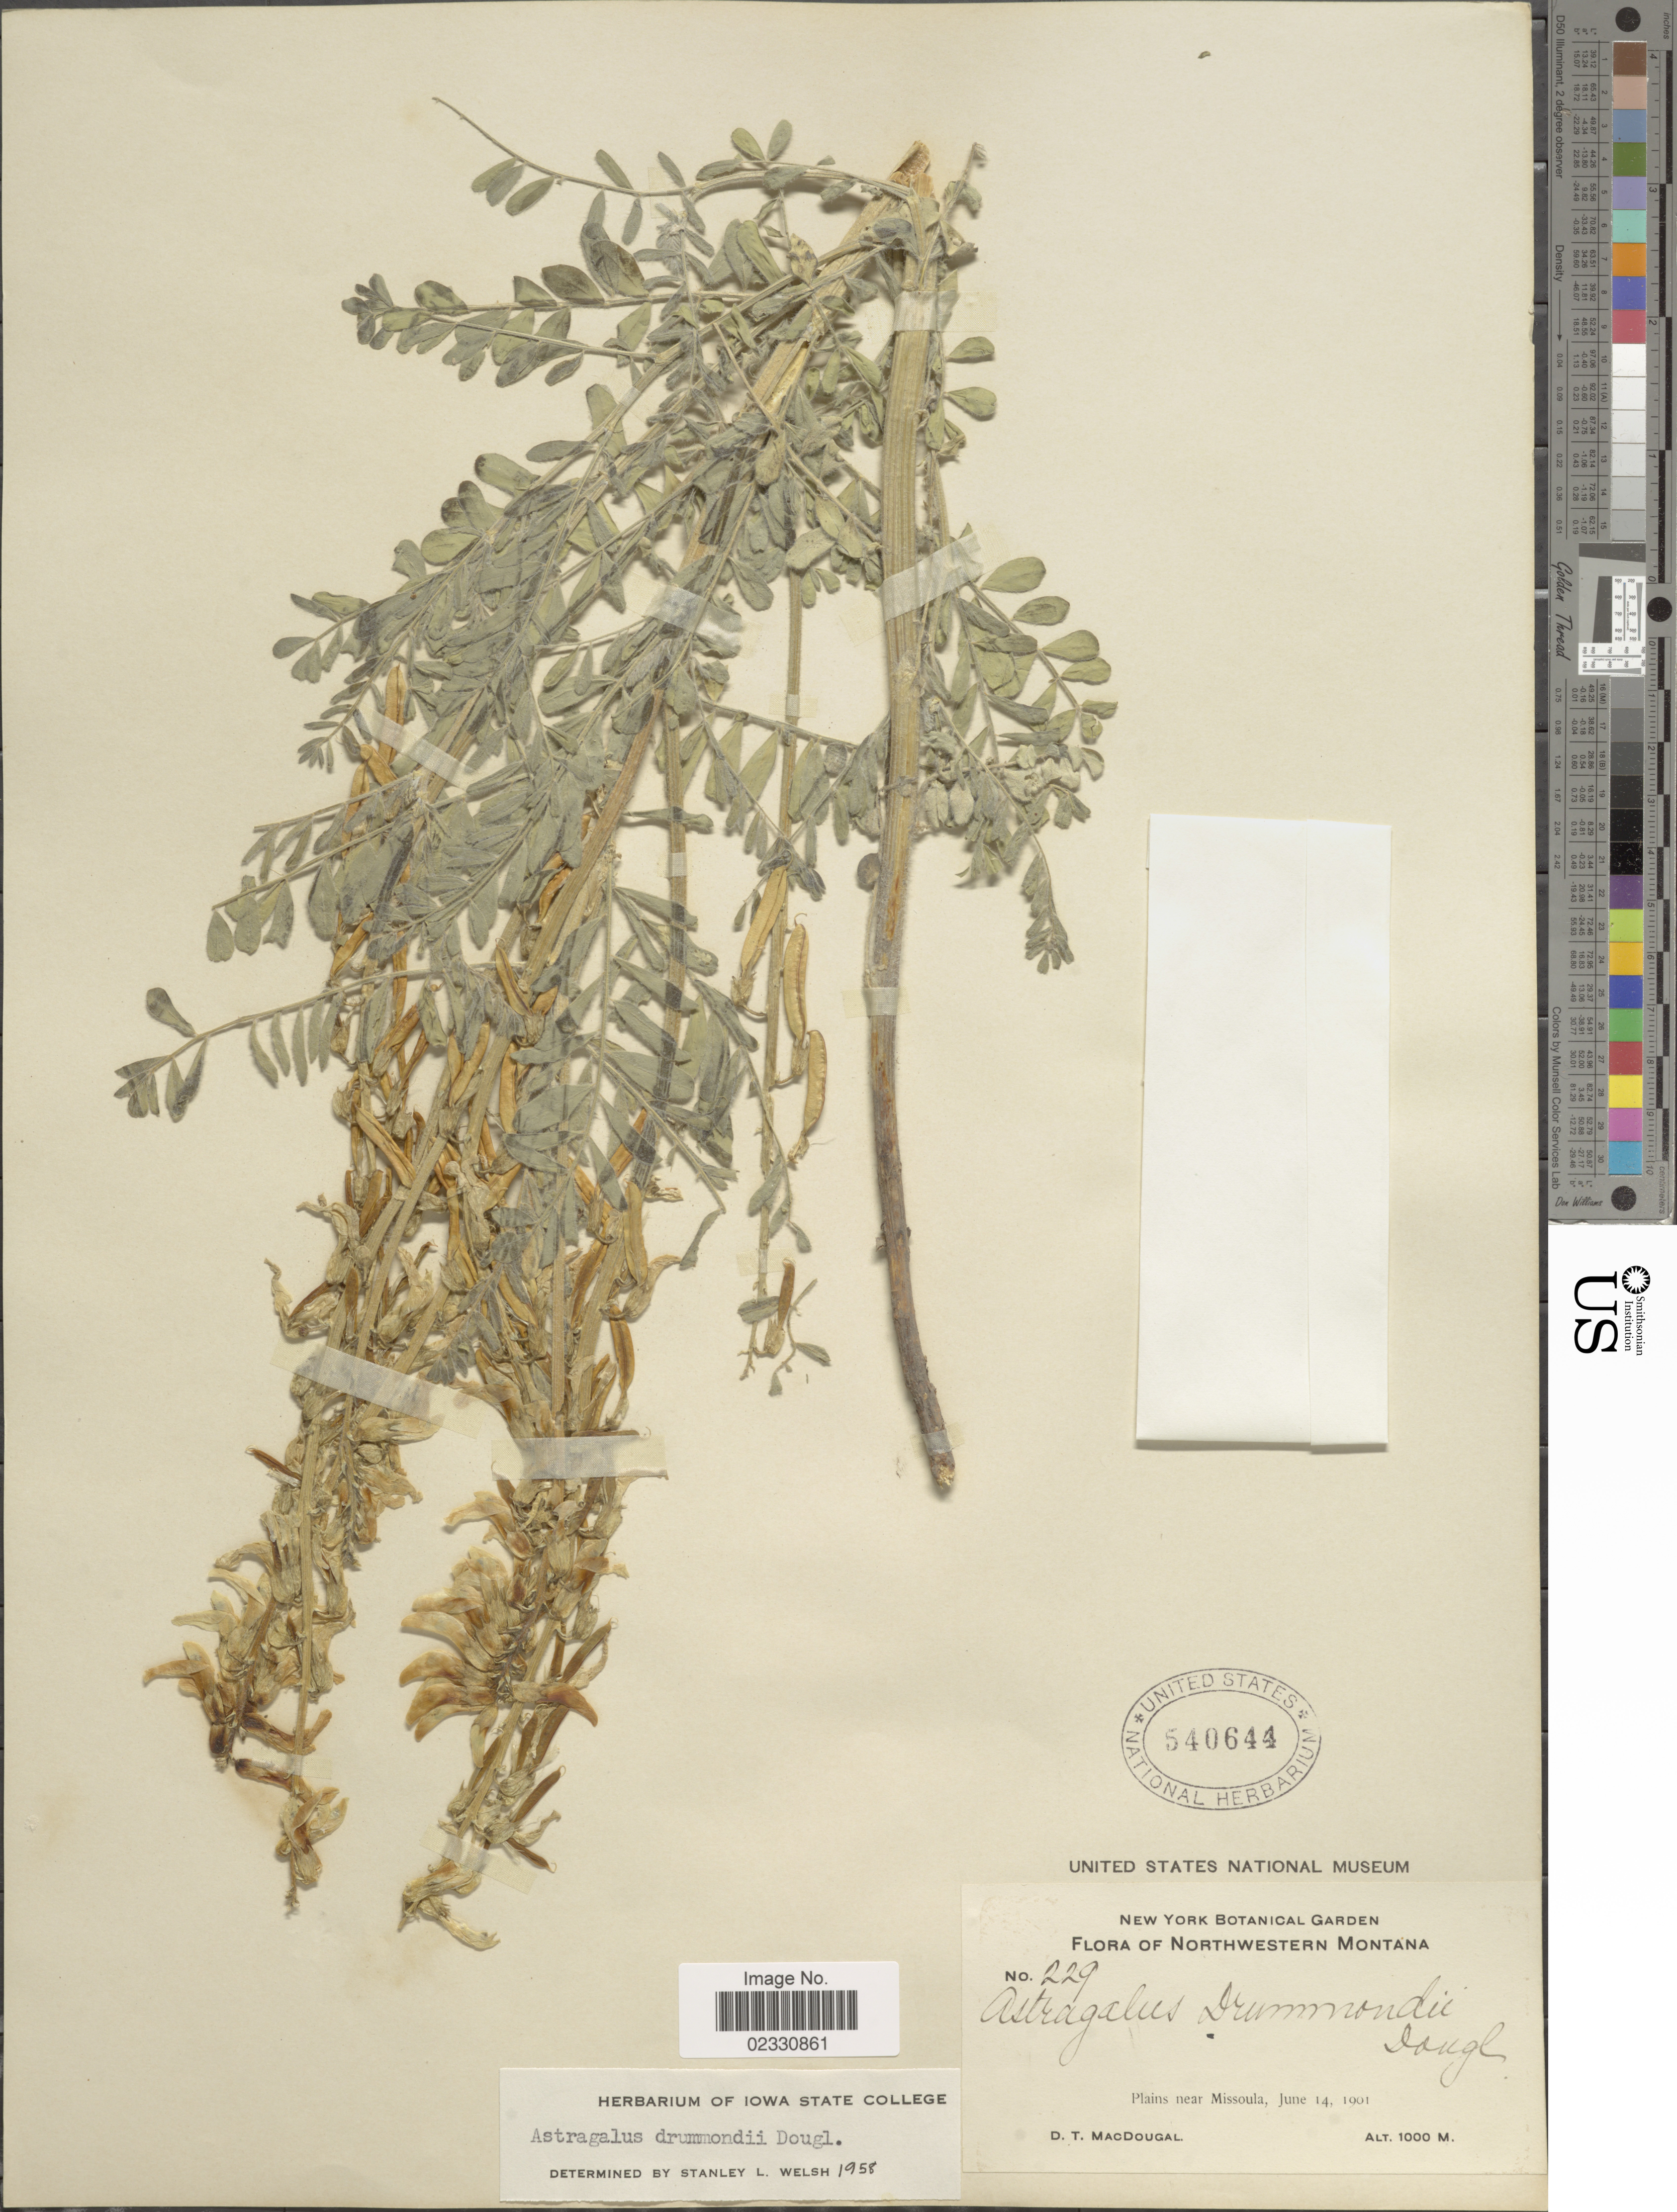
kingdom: Plantae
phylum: Tracheophyta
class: Magnoliopsida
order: Fabales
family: Fabaceae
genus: Astragalus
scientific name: Astragalus drummondii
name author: Hook.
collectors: D. T. MacDougal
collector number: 229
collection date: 1901-06-14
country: United States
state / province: Montana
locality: Northwestern Montana, Plains near Missoula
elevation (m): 1000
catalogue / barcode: US 540644